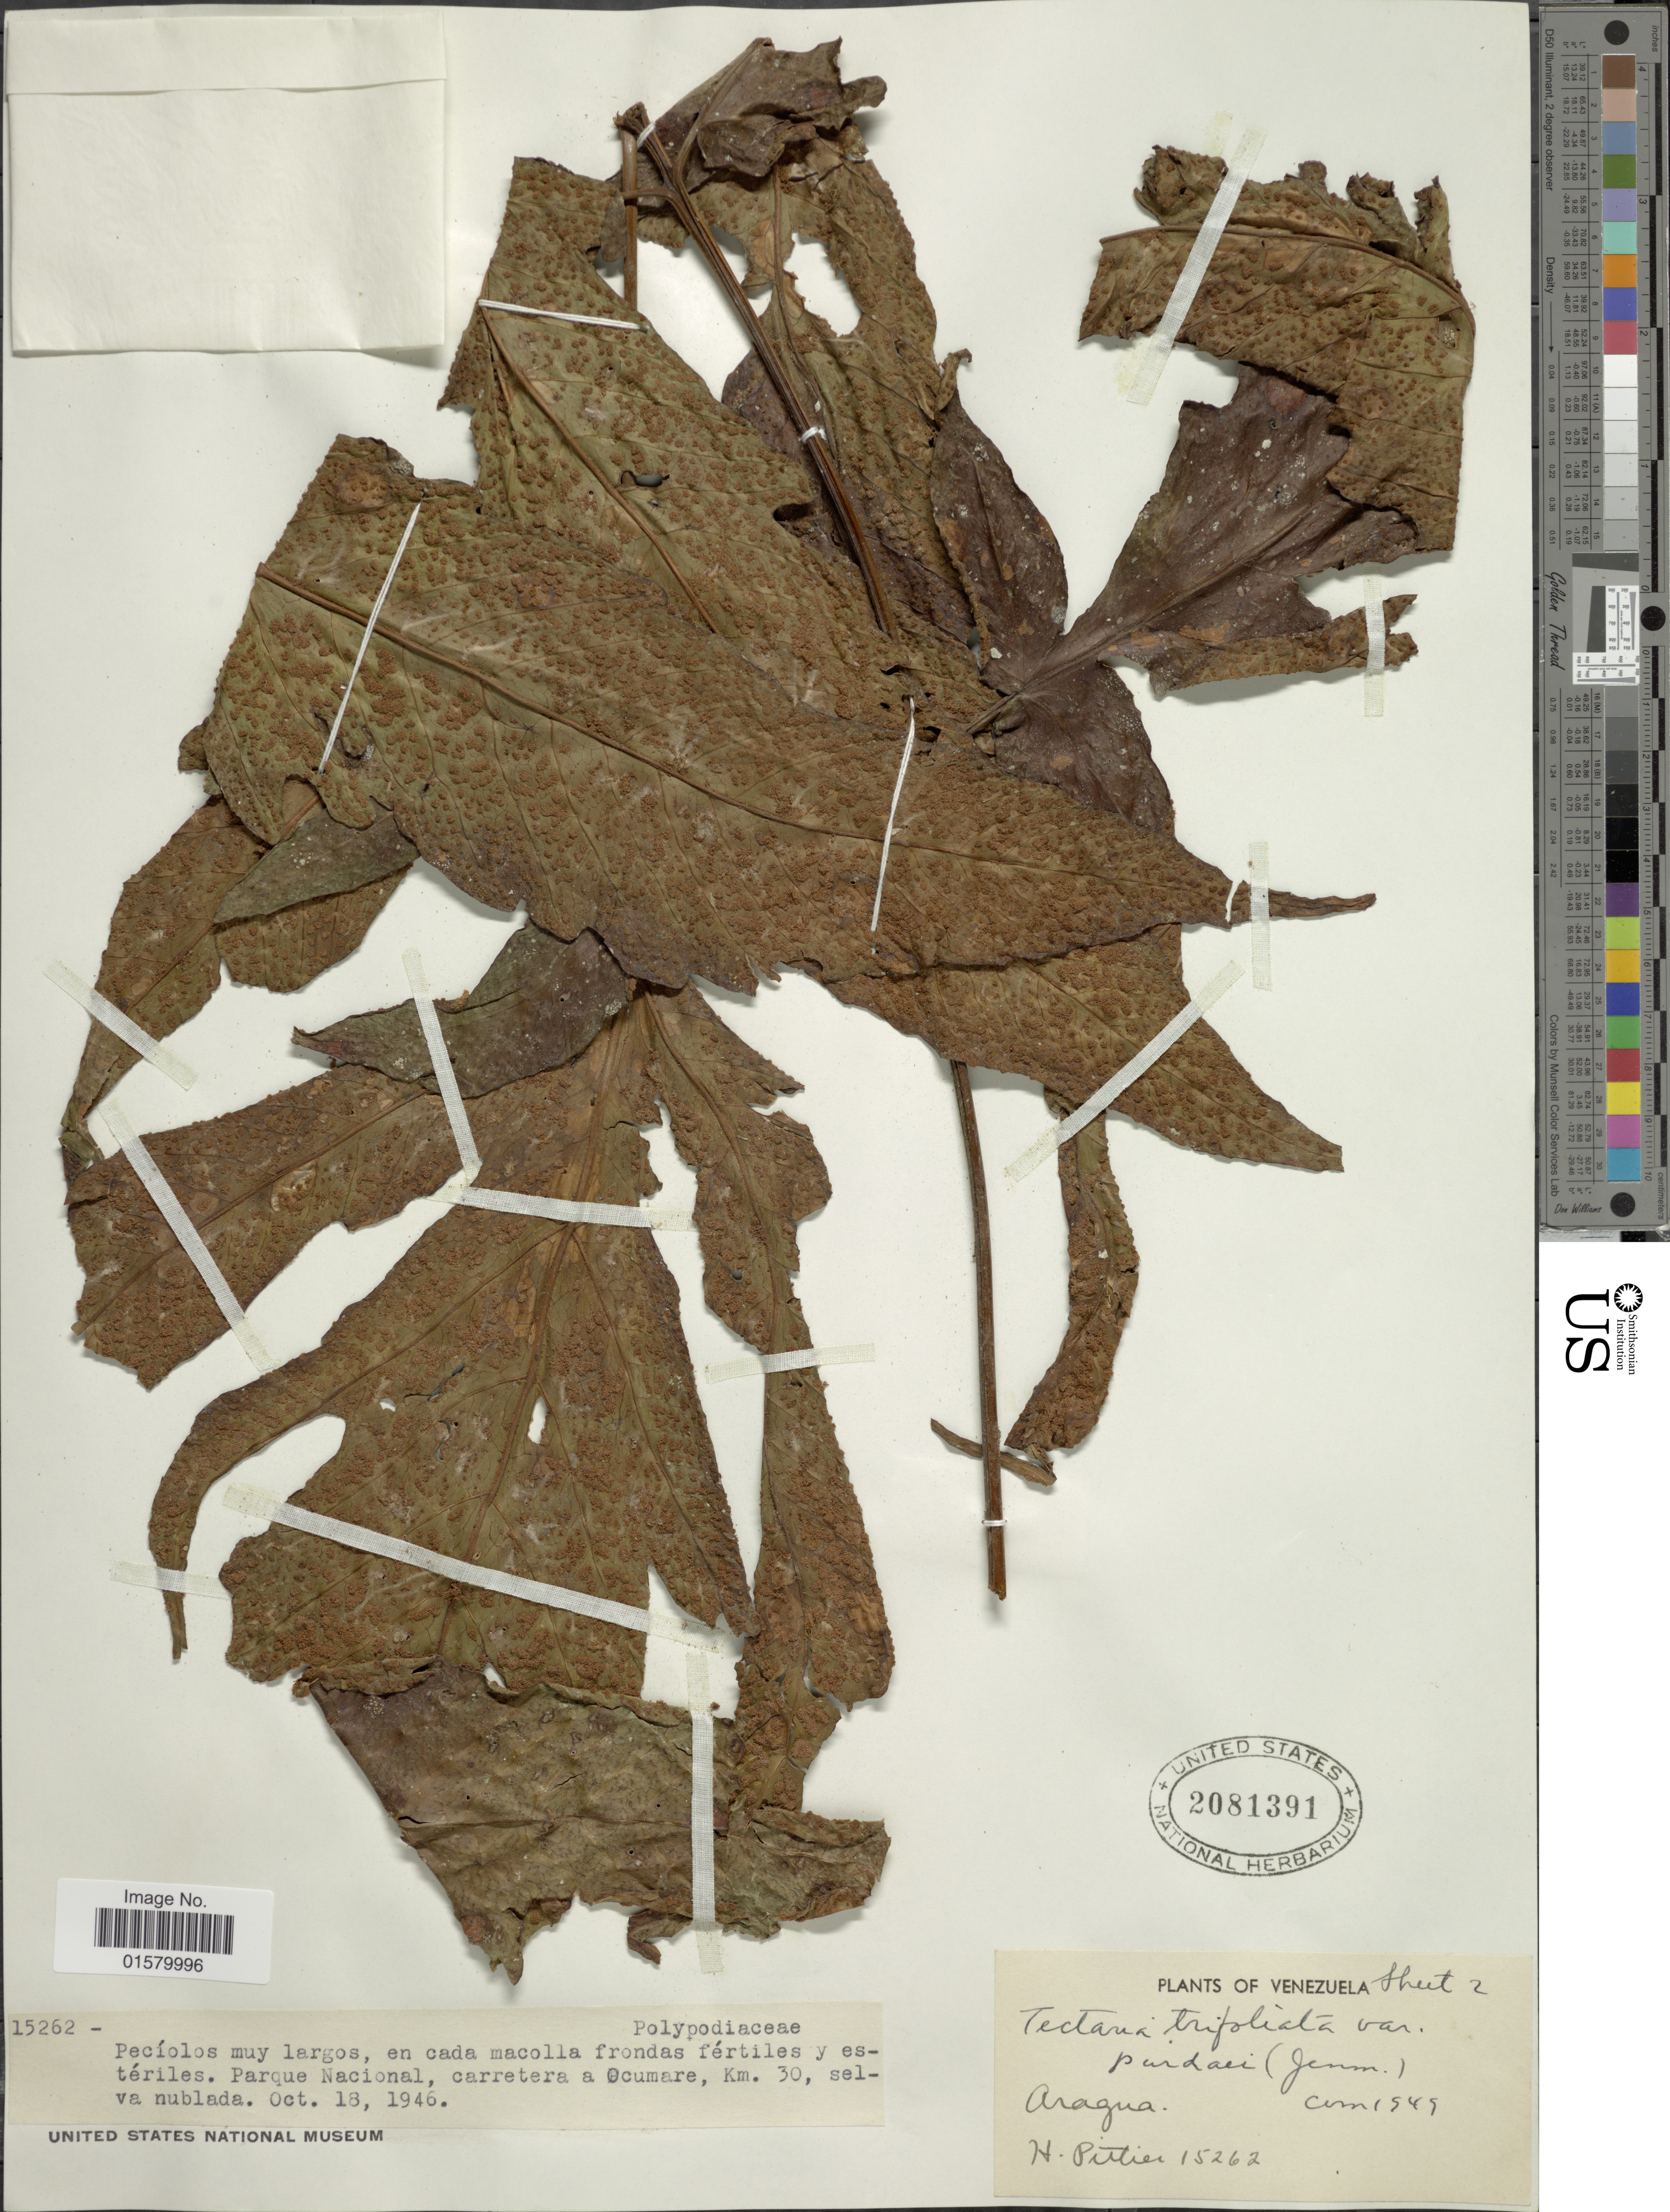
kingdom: Plantae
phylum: Tracheophyta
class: Polypodiopsida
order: Polypodiales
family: Tectariaceae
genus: Tectaria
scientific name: Tectaria trifoliata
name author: (L.) Cav.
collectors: H. F. Pittier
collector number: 15262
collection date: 1946-10-18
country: Venezuela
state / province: Aragua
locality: Parque Nacional, carretera a Ocumare, km 30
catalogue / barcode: US 2081391